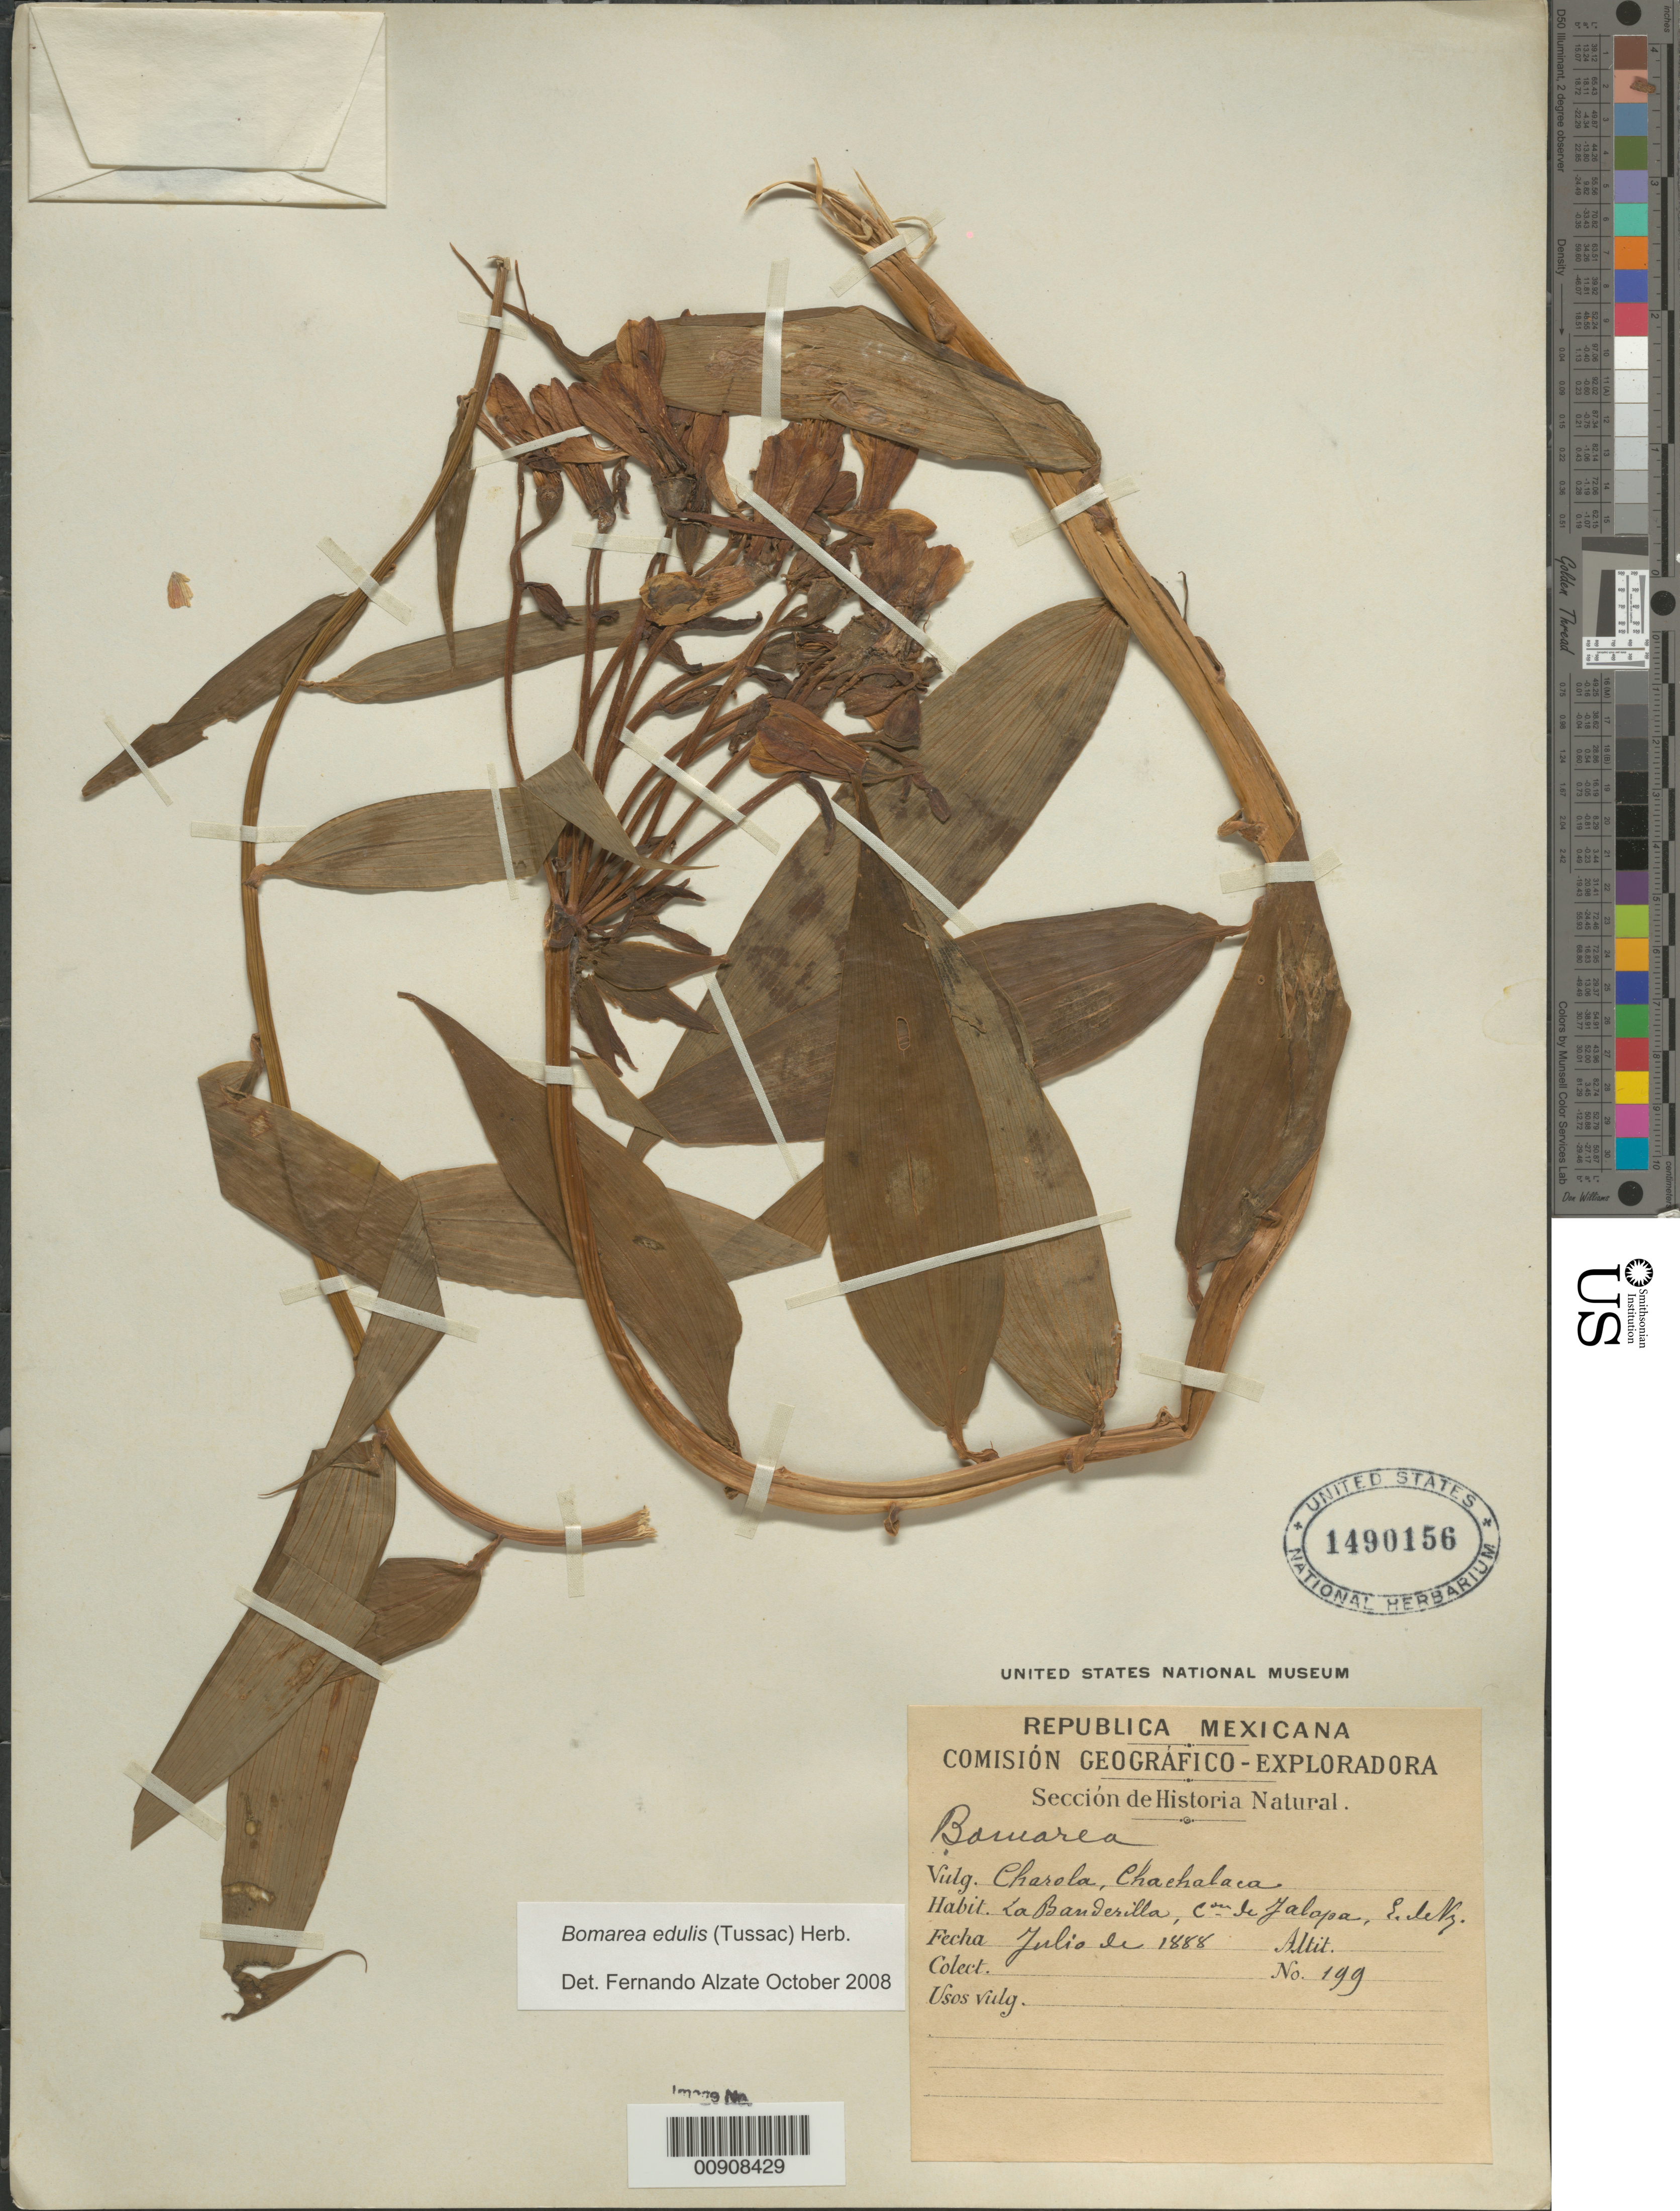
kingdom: Plantae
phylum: Tracheophyta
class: Liliopsida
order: Liliales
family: Alstroemeriaceae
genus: Bomarea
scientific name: Bomarea edulis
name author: (Tussac) Herb.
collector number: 199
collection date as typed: Jul 1888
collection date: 1888-07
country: Mexico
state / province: Veracruz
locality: La Banderilla, Prv. de Jalapa, E. de Vz.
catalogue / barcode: US 1490156